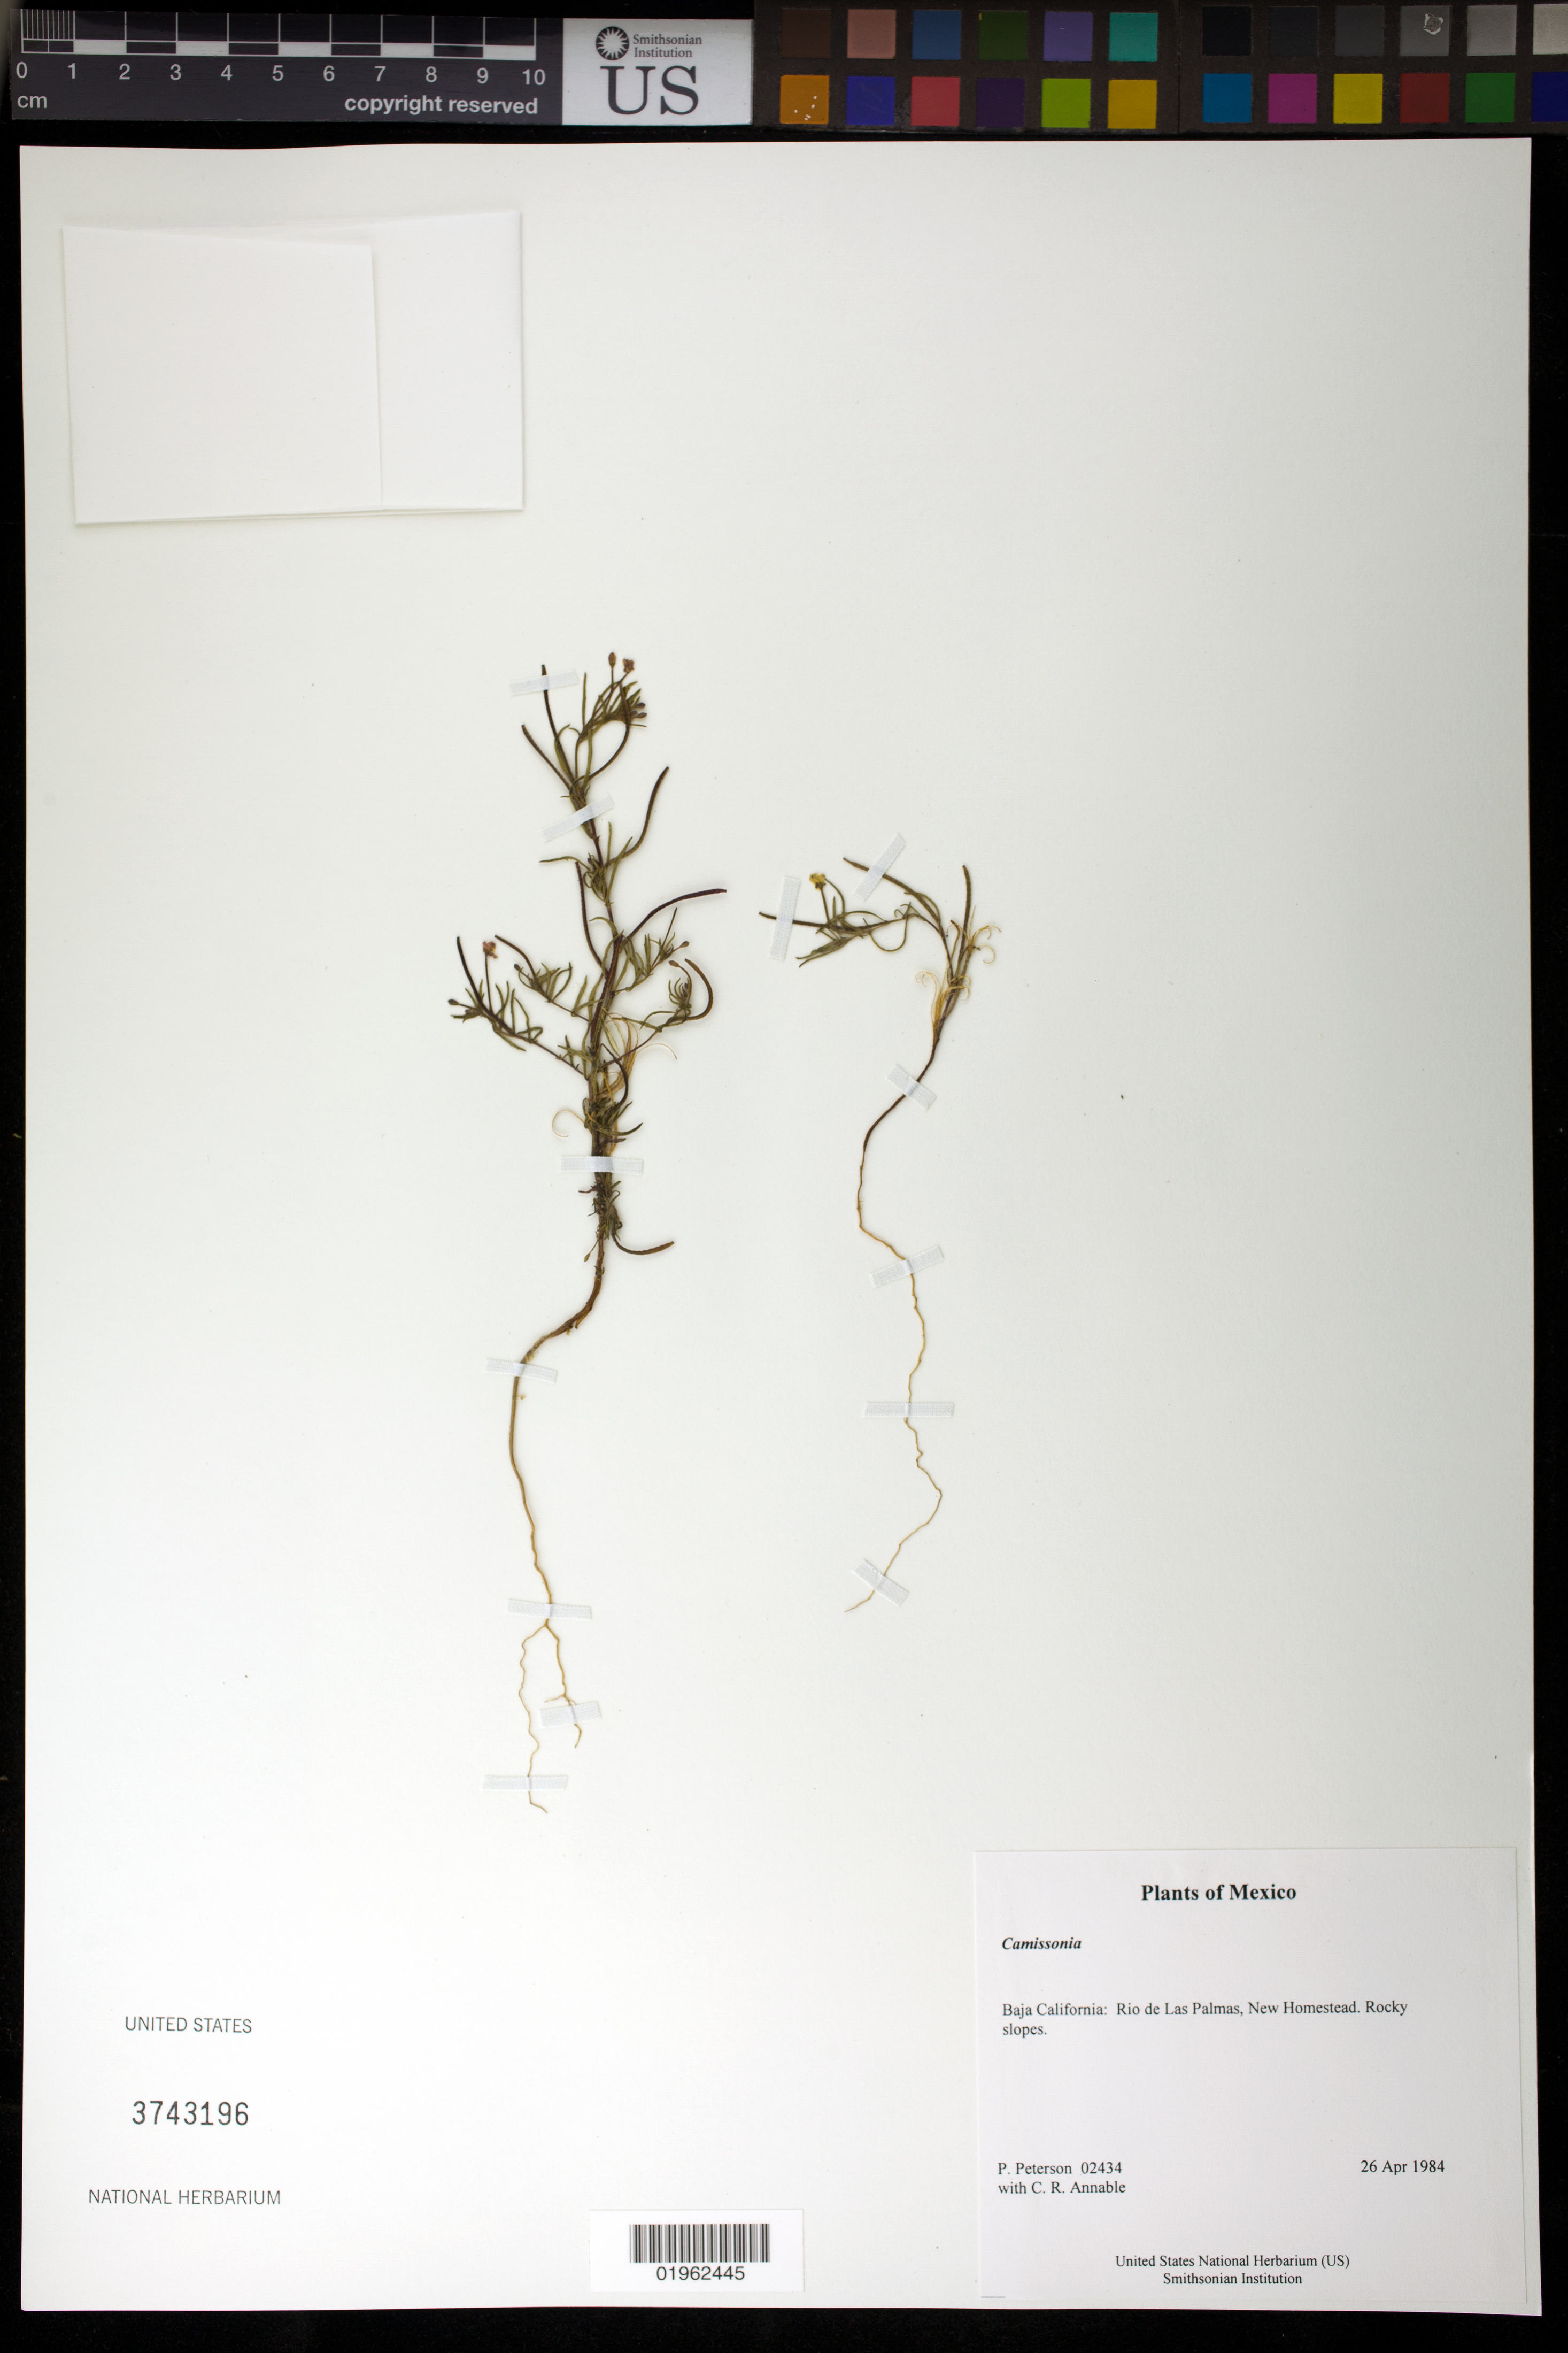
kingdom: Plantae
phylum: Tracheophyta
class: Magnoliopsida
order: Myrtales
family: Onagraceae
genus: Camissonia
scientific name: Camissonia strigulosa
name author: (Fisch. & C.A. Mey.) P.H. Raven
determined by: Wagner, W. L., (BOT), Smithsonian Institution - National Museum of Natural History (UNITED STATES)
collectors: P. M. Peterson & C. R. Annable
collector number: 02434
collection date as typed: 26 Apr 1984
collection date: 1984-04-26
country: Mexico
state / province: Baja California Norte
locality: Rio de Las Palmas, New Homestead.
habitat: Rocky slopes.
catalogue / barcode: US 3743196